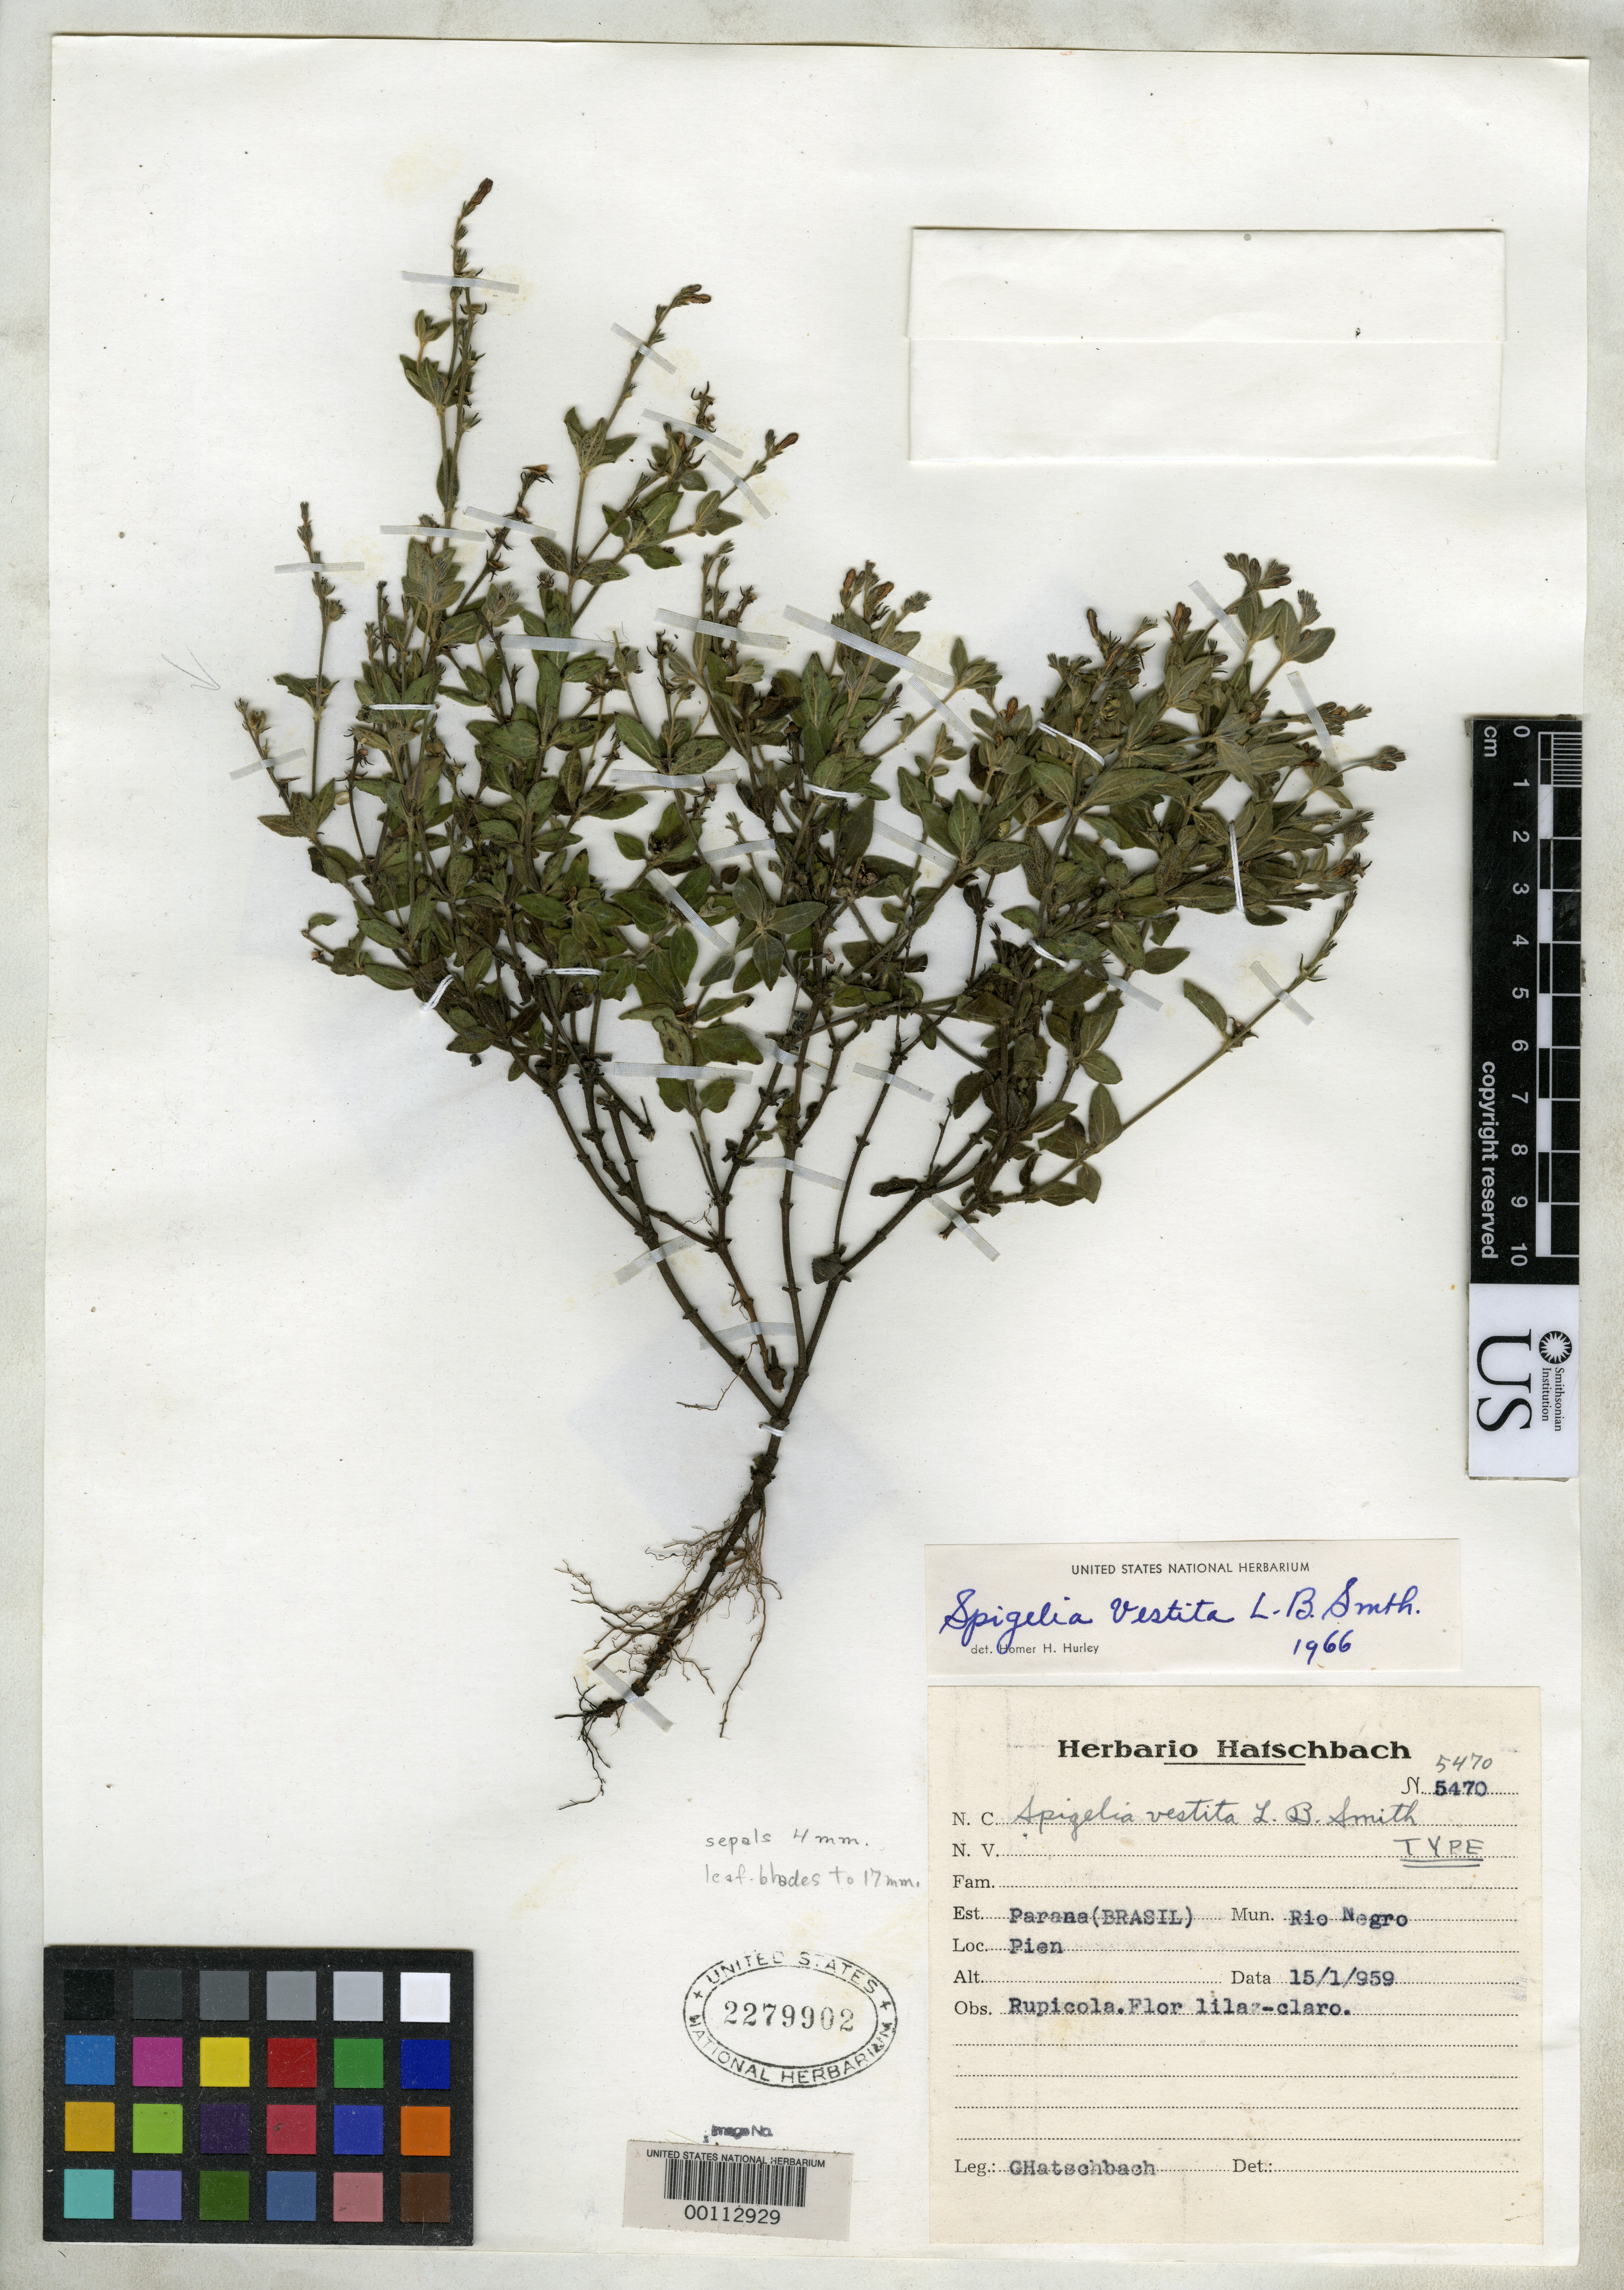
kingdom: Plantae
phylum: Tracheophyta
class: Magnoliopsida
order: Gentianales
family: Loganiaceae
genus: Spigelia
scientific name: Spigelia vestita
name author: L.B. Sm.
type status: Isotype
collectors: G. Hatschbach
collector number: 5470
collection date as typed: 15 Jan 1959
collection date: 1959-01-15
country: Brazil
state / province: Paraná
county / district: Rio Negro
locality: Pien.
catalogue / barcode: US 2279902